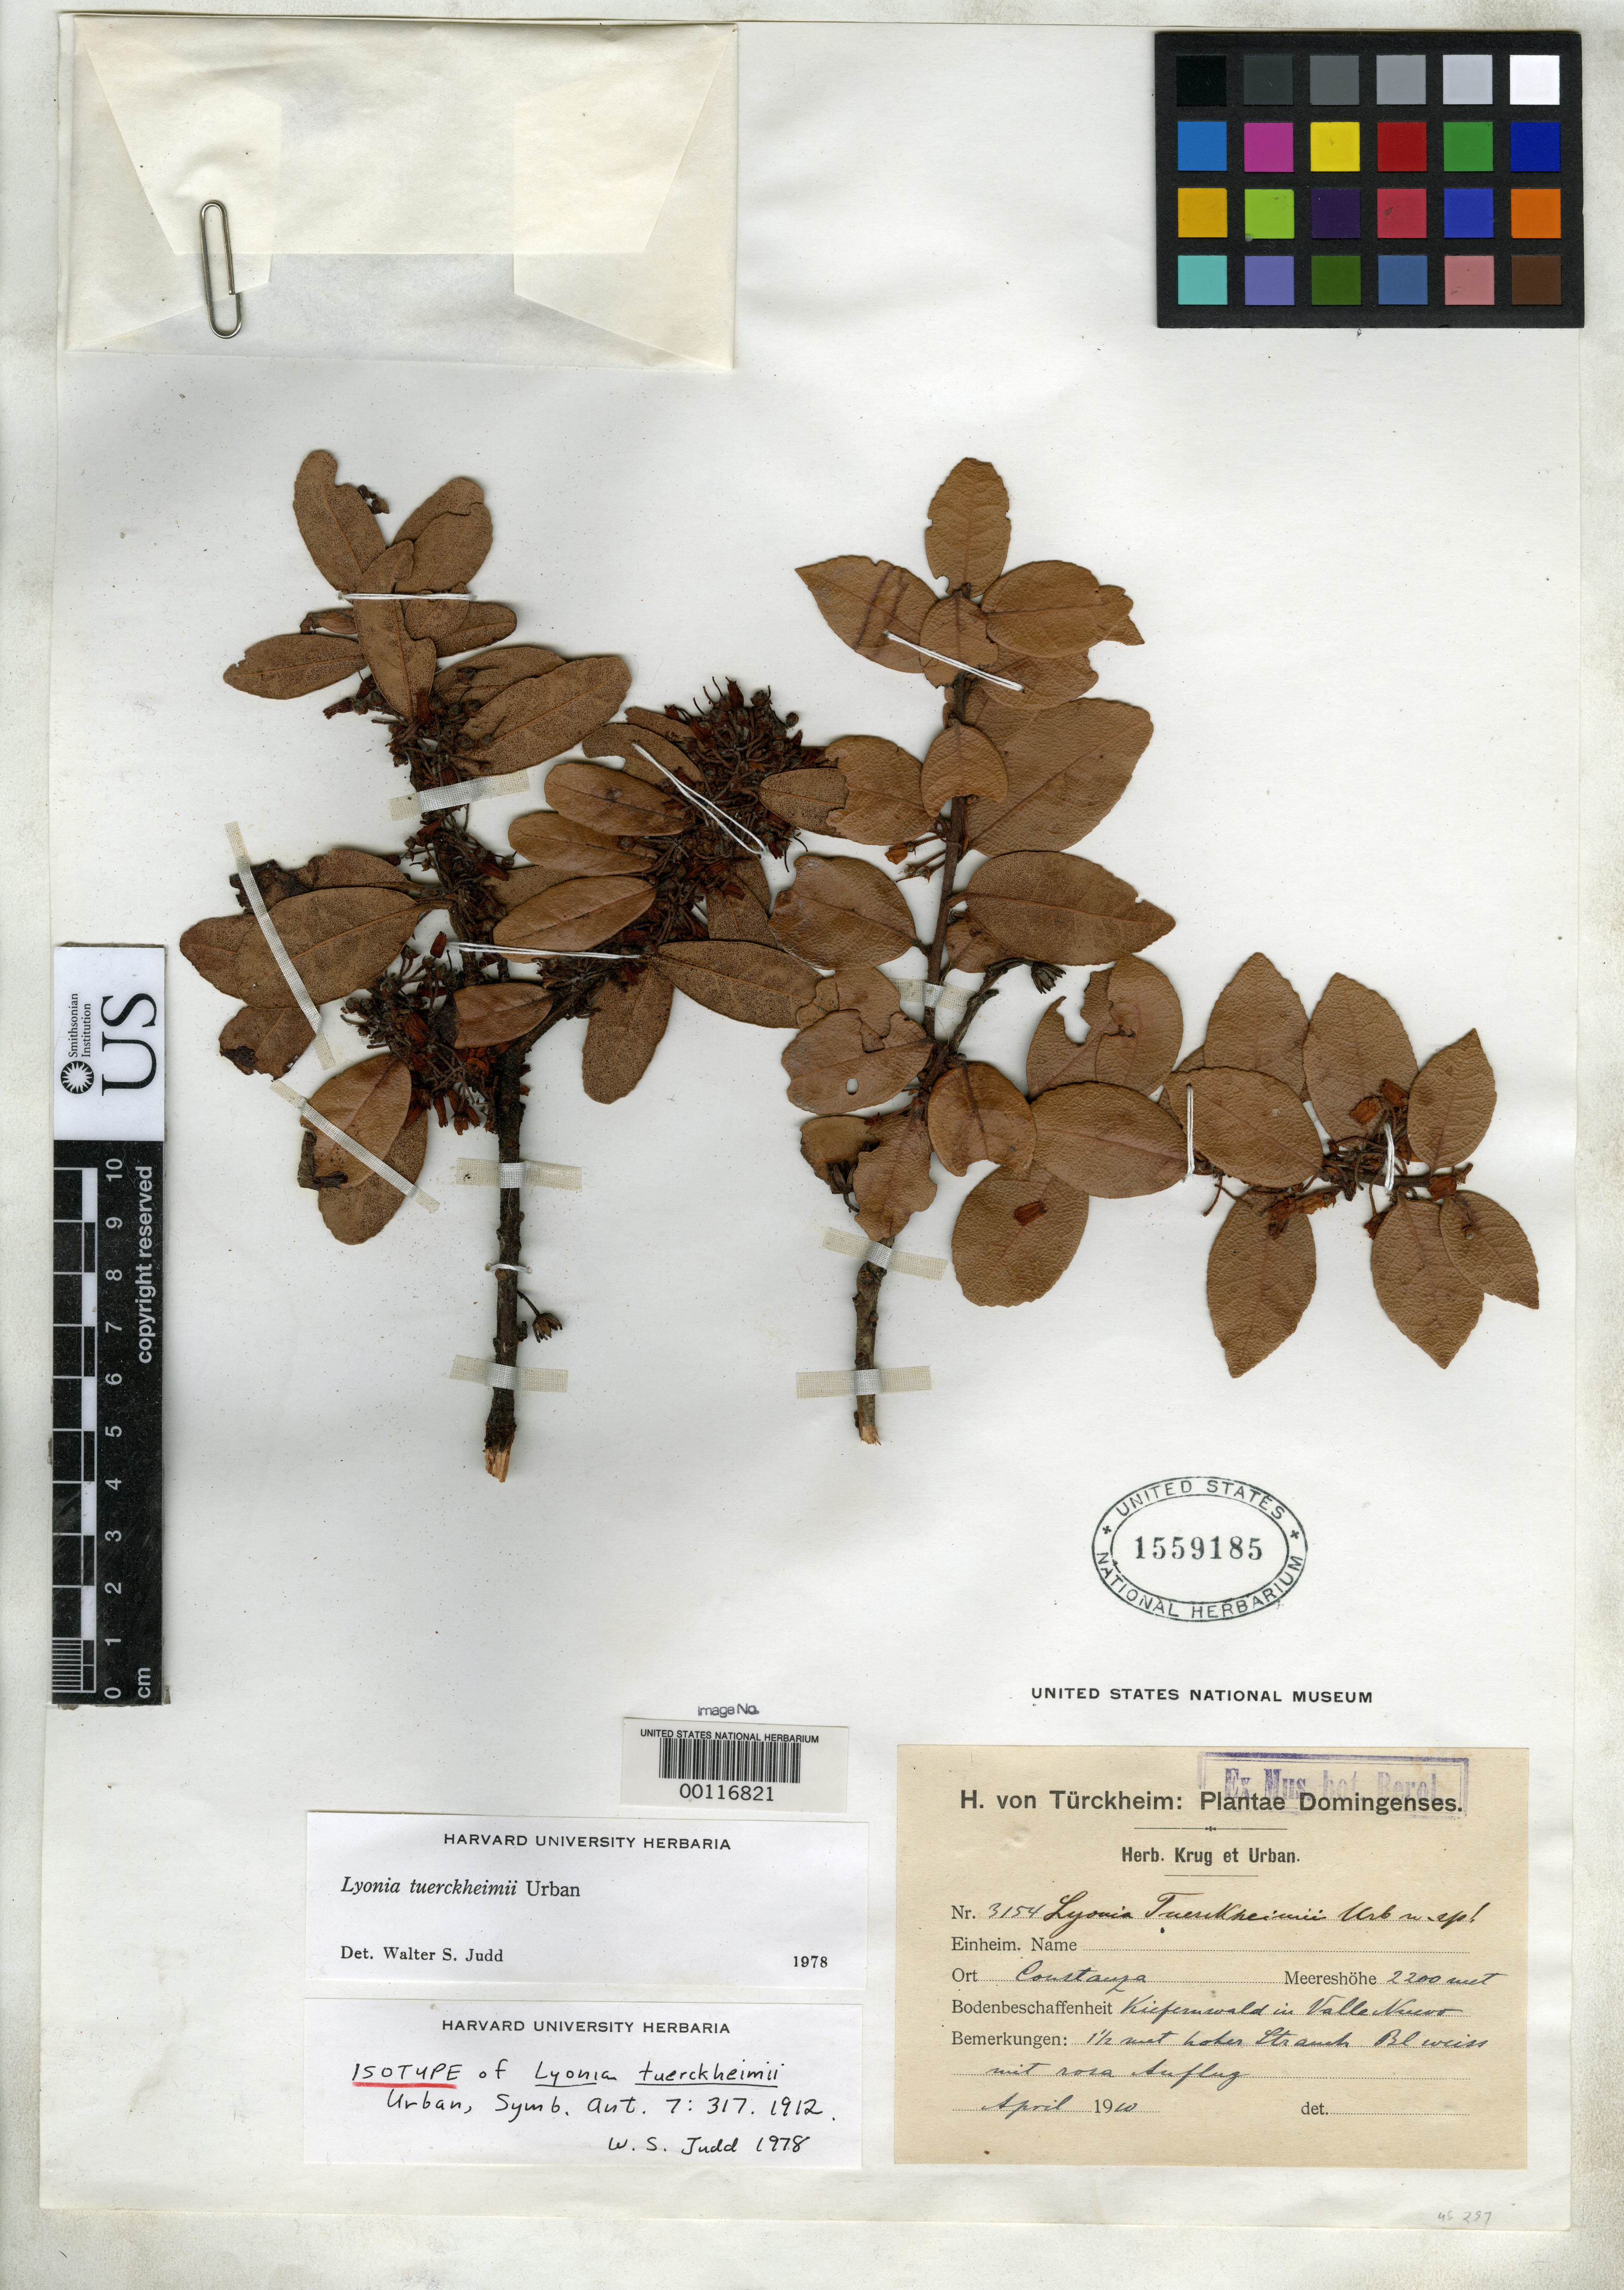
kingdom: Plantae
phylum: Tracheophyta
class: Magnoliopsida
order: Ericales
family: Ericaceae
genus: Lyonia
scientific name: Lyonia tuerckheimii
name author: Urb.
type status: Isotype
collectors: H. von Türckheim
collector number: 3154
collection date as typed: Apr 1910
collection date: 1910-04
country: Dominican Republic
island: Hispaniola Island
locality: Near Constanza in Valle.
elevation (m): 2200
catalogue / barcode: US 1559185